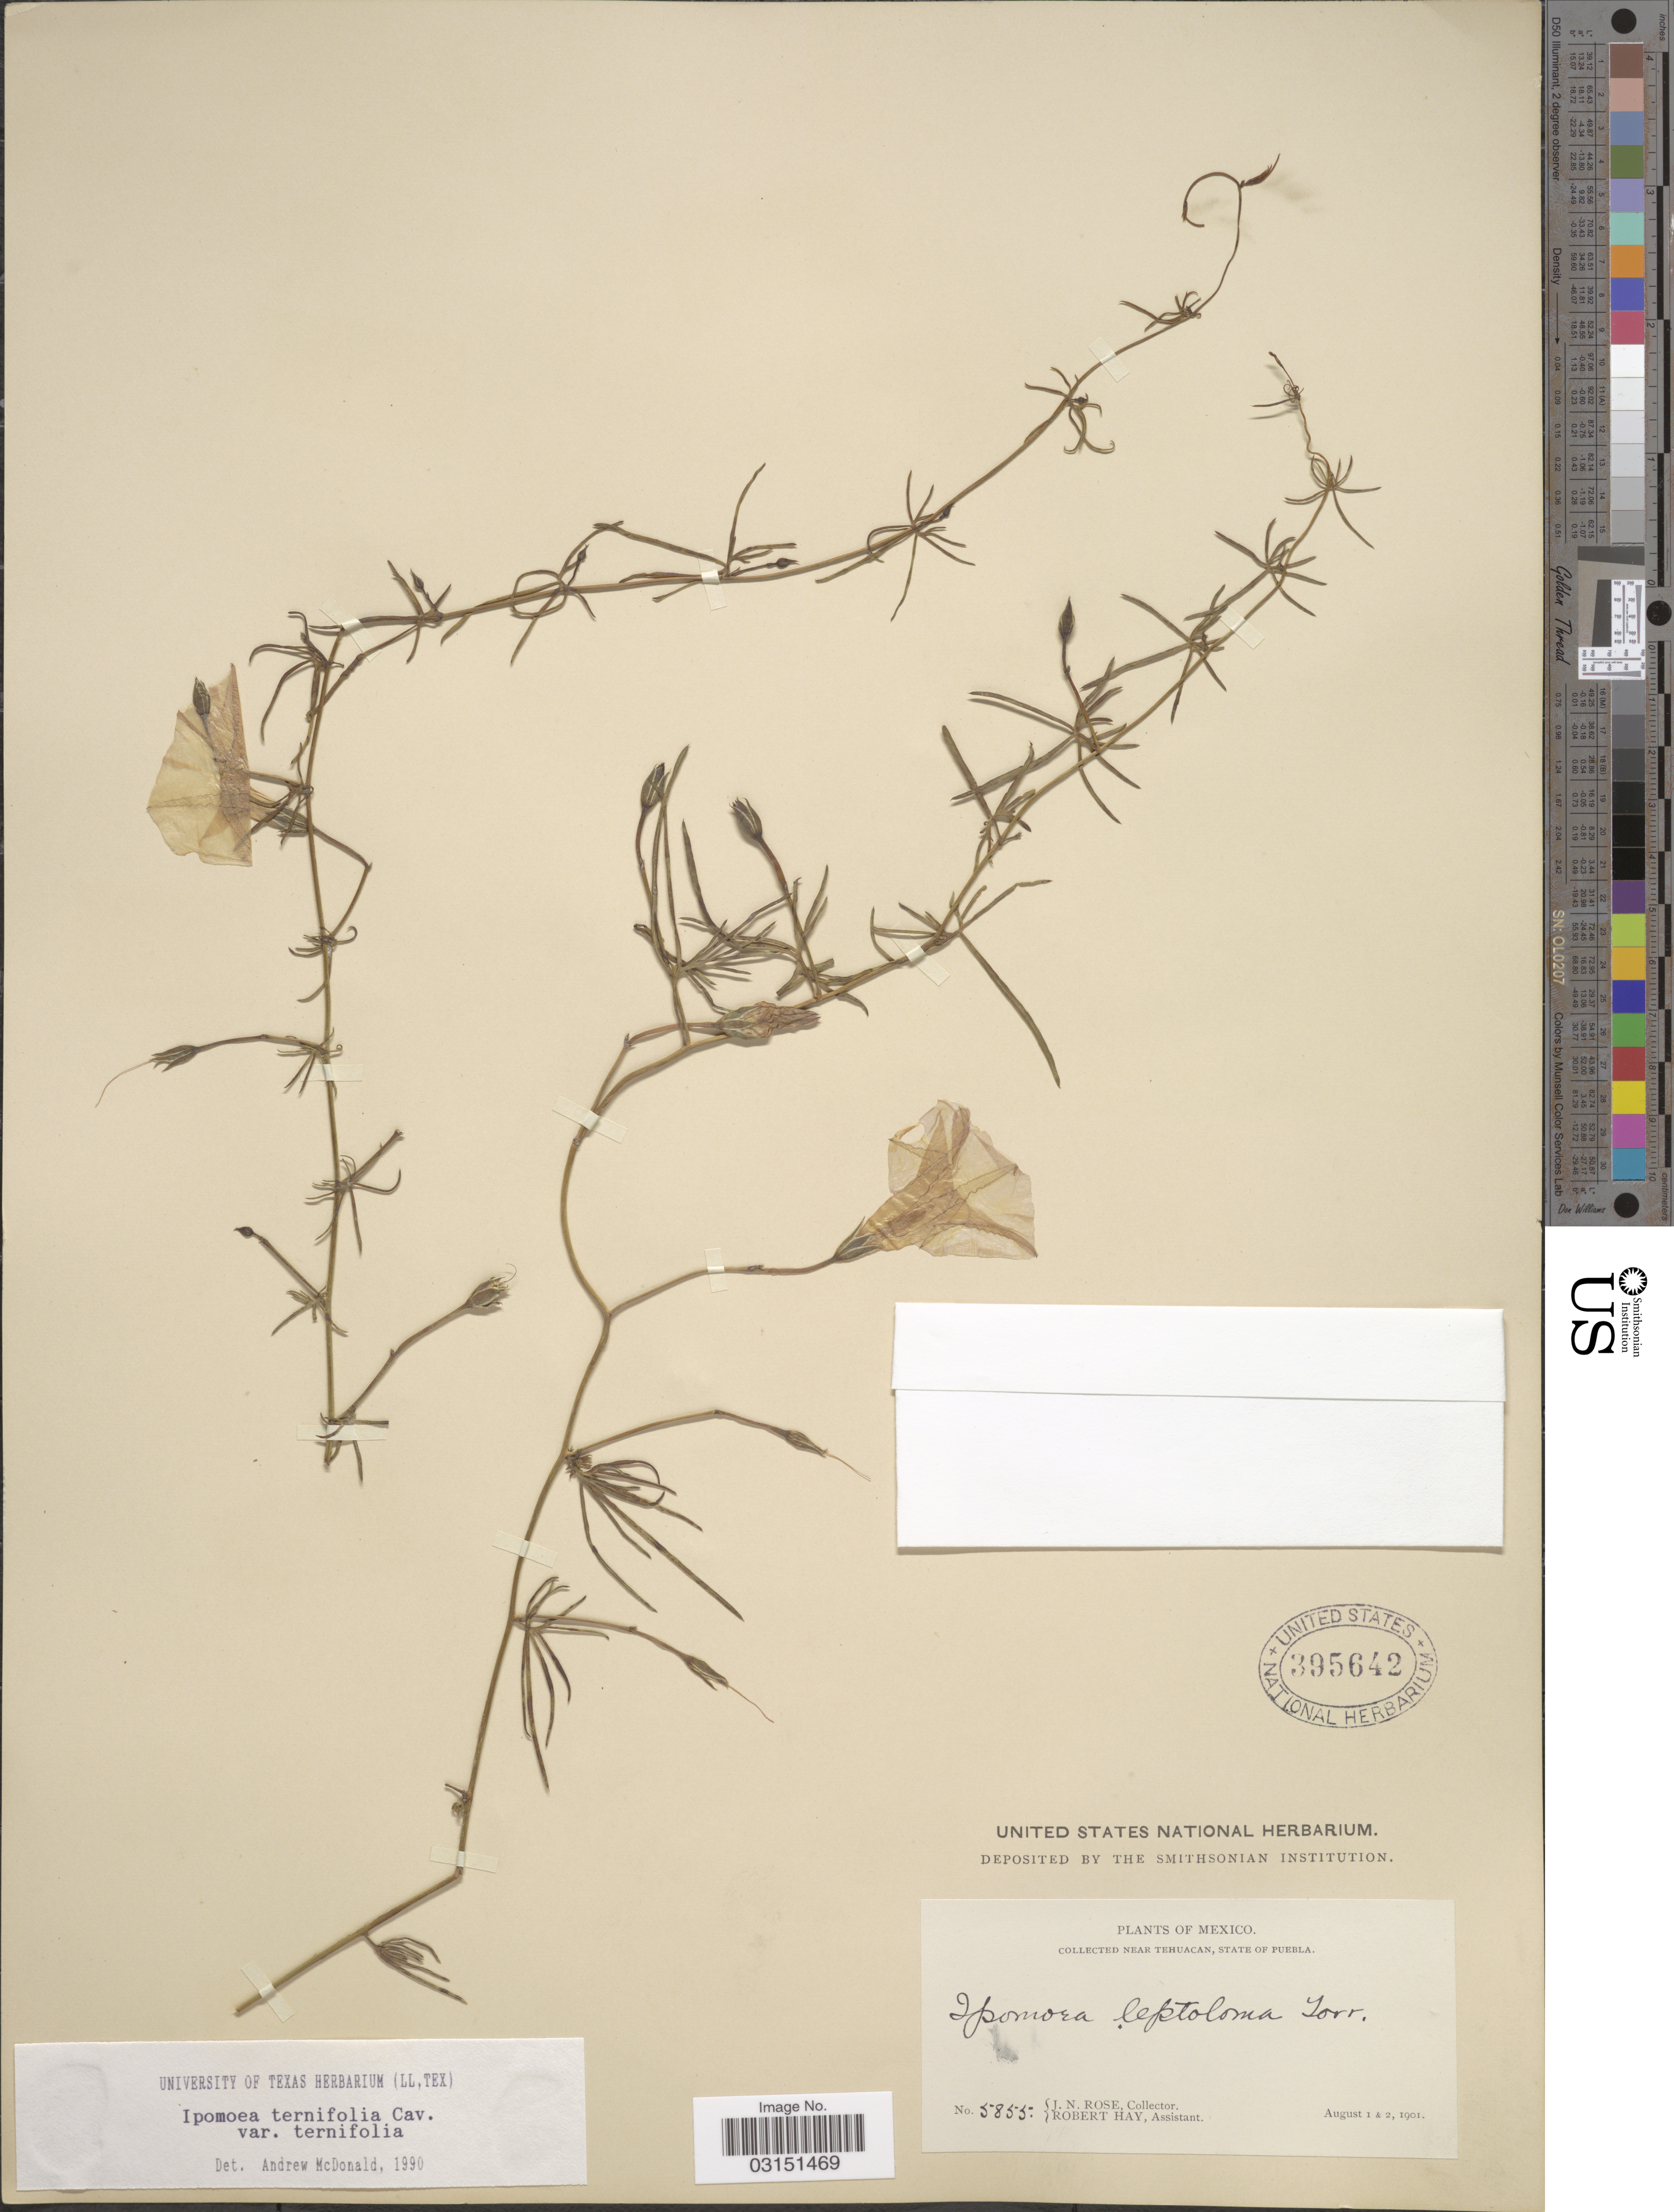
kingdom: Plantae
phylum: Tracheophyta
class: Magnoliopsida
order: Solanales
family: Convolvulaceae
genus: Ipomoea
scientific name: Ipomoea ternifolia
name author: Cav.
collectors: J. N. Rose & R. Hay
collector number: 5855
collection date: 1901-08-01/1901-08-02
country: Mexico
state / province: Puebla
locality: Near Tehuacan.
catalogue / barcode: US 395642